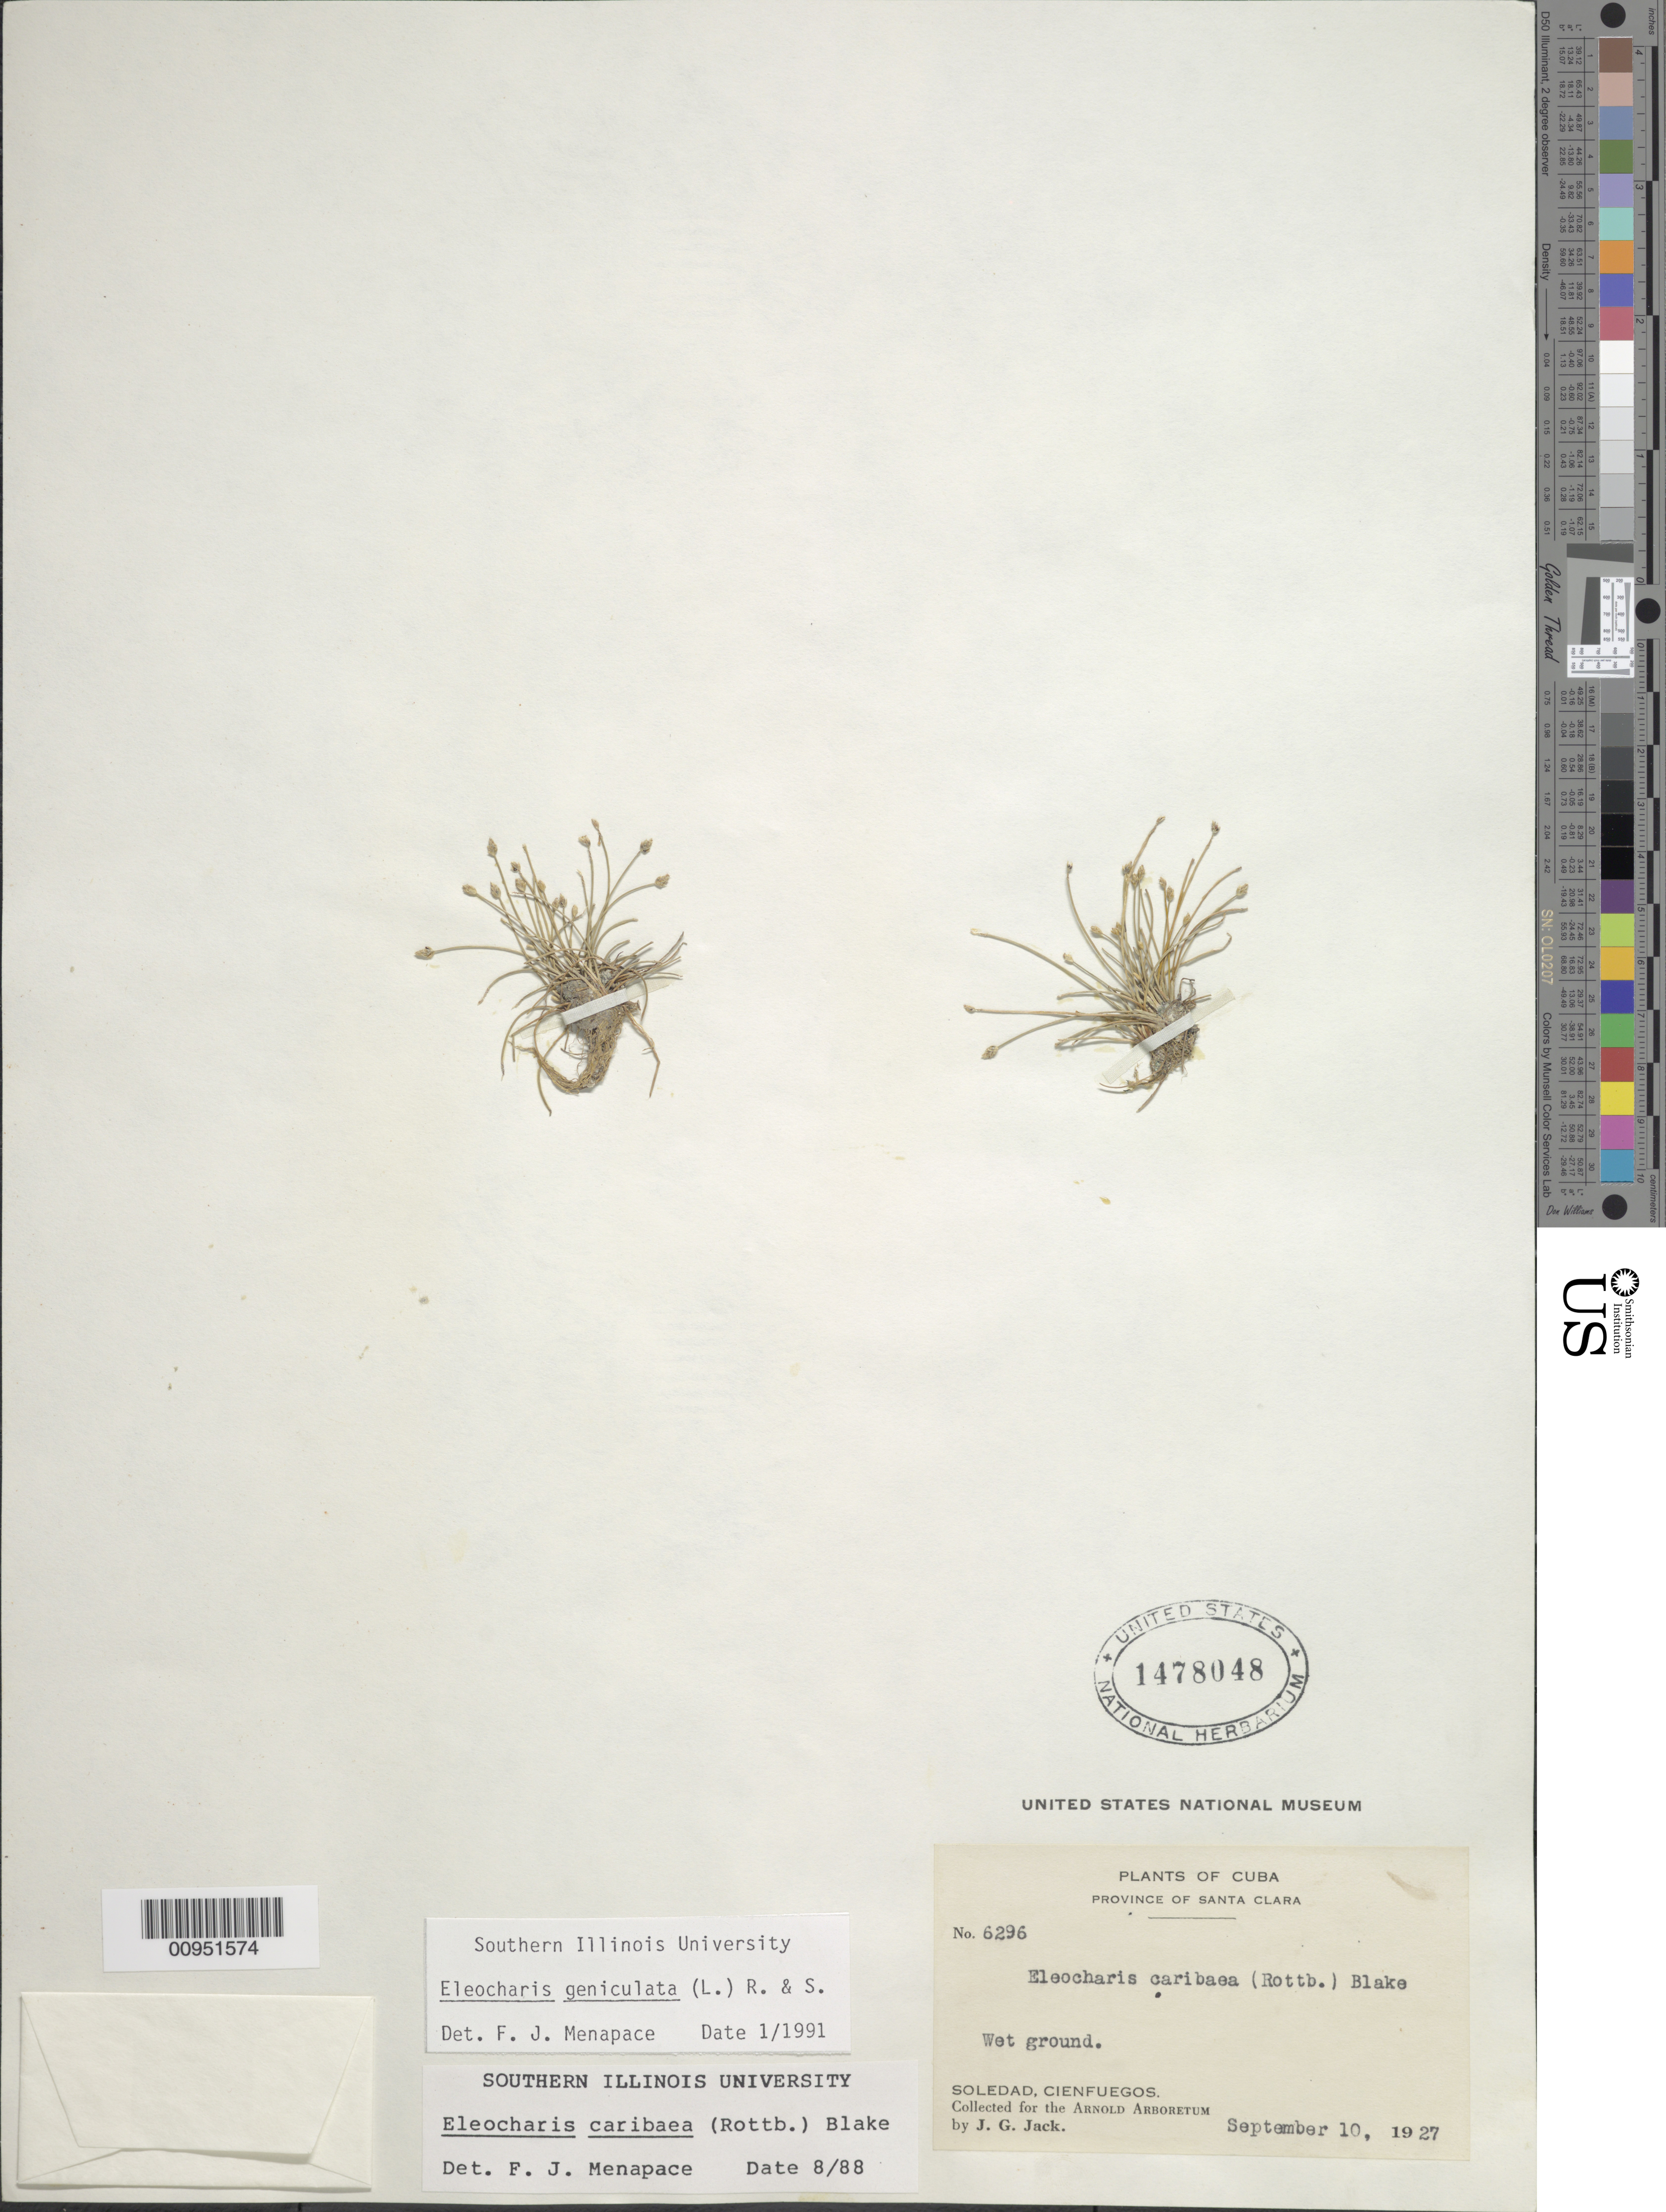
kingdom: Plantae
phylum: Tracheophyta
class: Liliopsida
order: Poales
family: Cyperaceae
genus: Eleocharis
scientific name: Eleocharis geniculata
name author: (L.) Roem. & Schult.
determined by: Menapace, F. J.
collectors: J. G. Jack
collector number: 6296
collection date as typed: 10 Sep 1927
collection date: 1927-09-10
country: Cuba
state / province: Cienfuegos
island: Cuba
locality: Soledad, Cienfuegos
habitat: Wet ground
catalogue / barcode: US 1478048